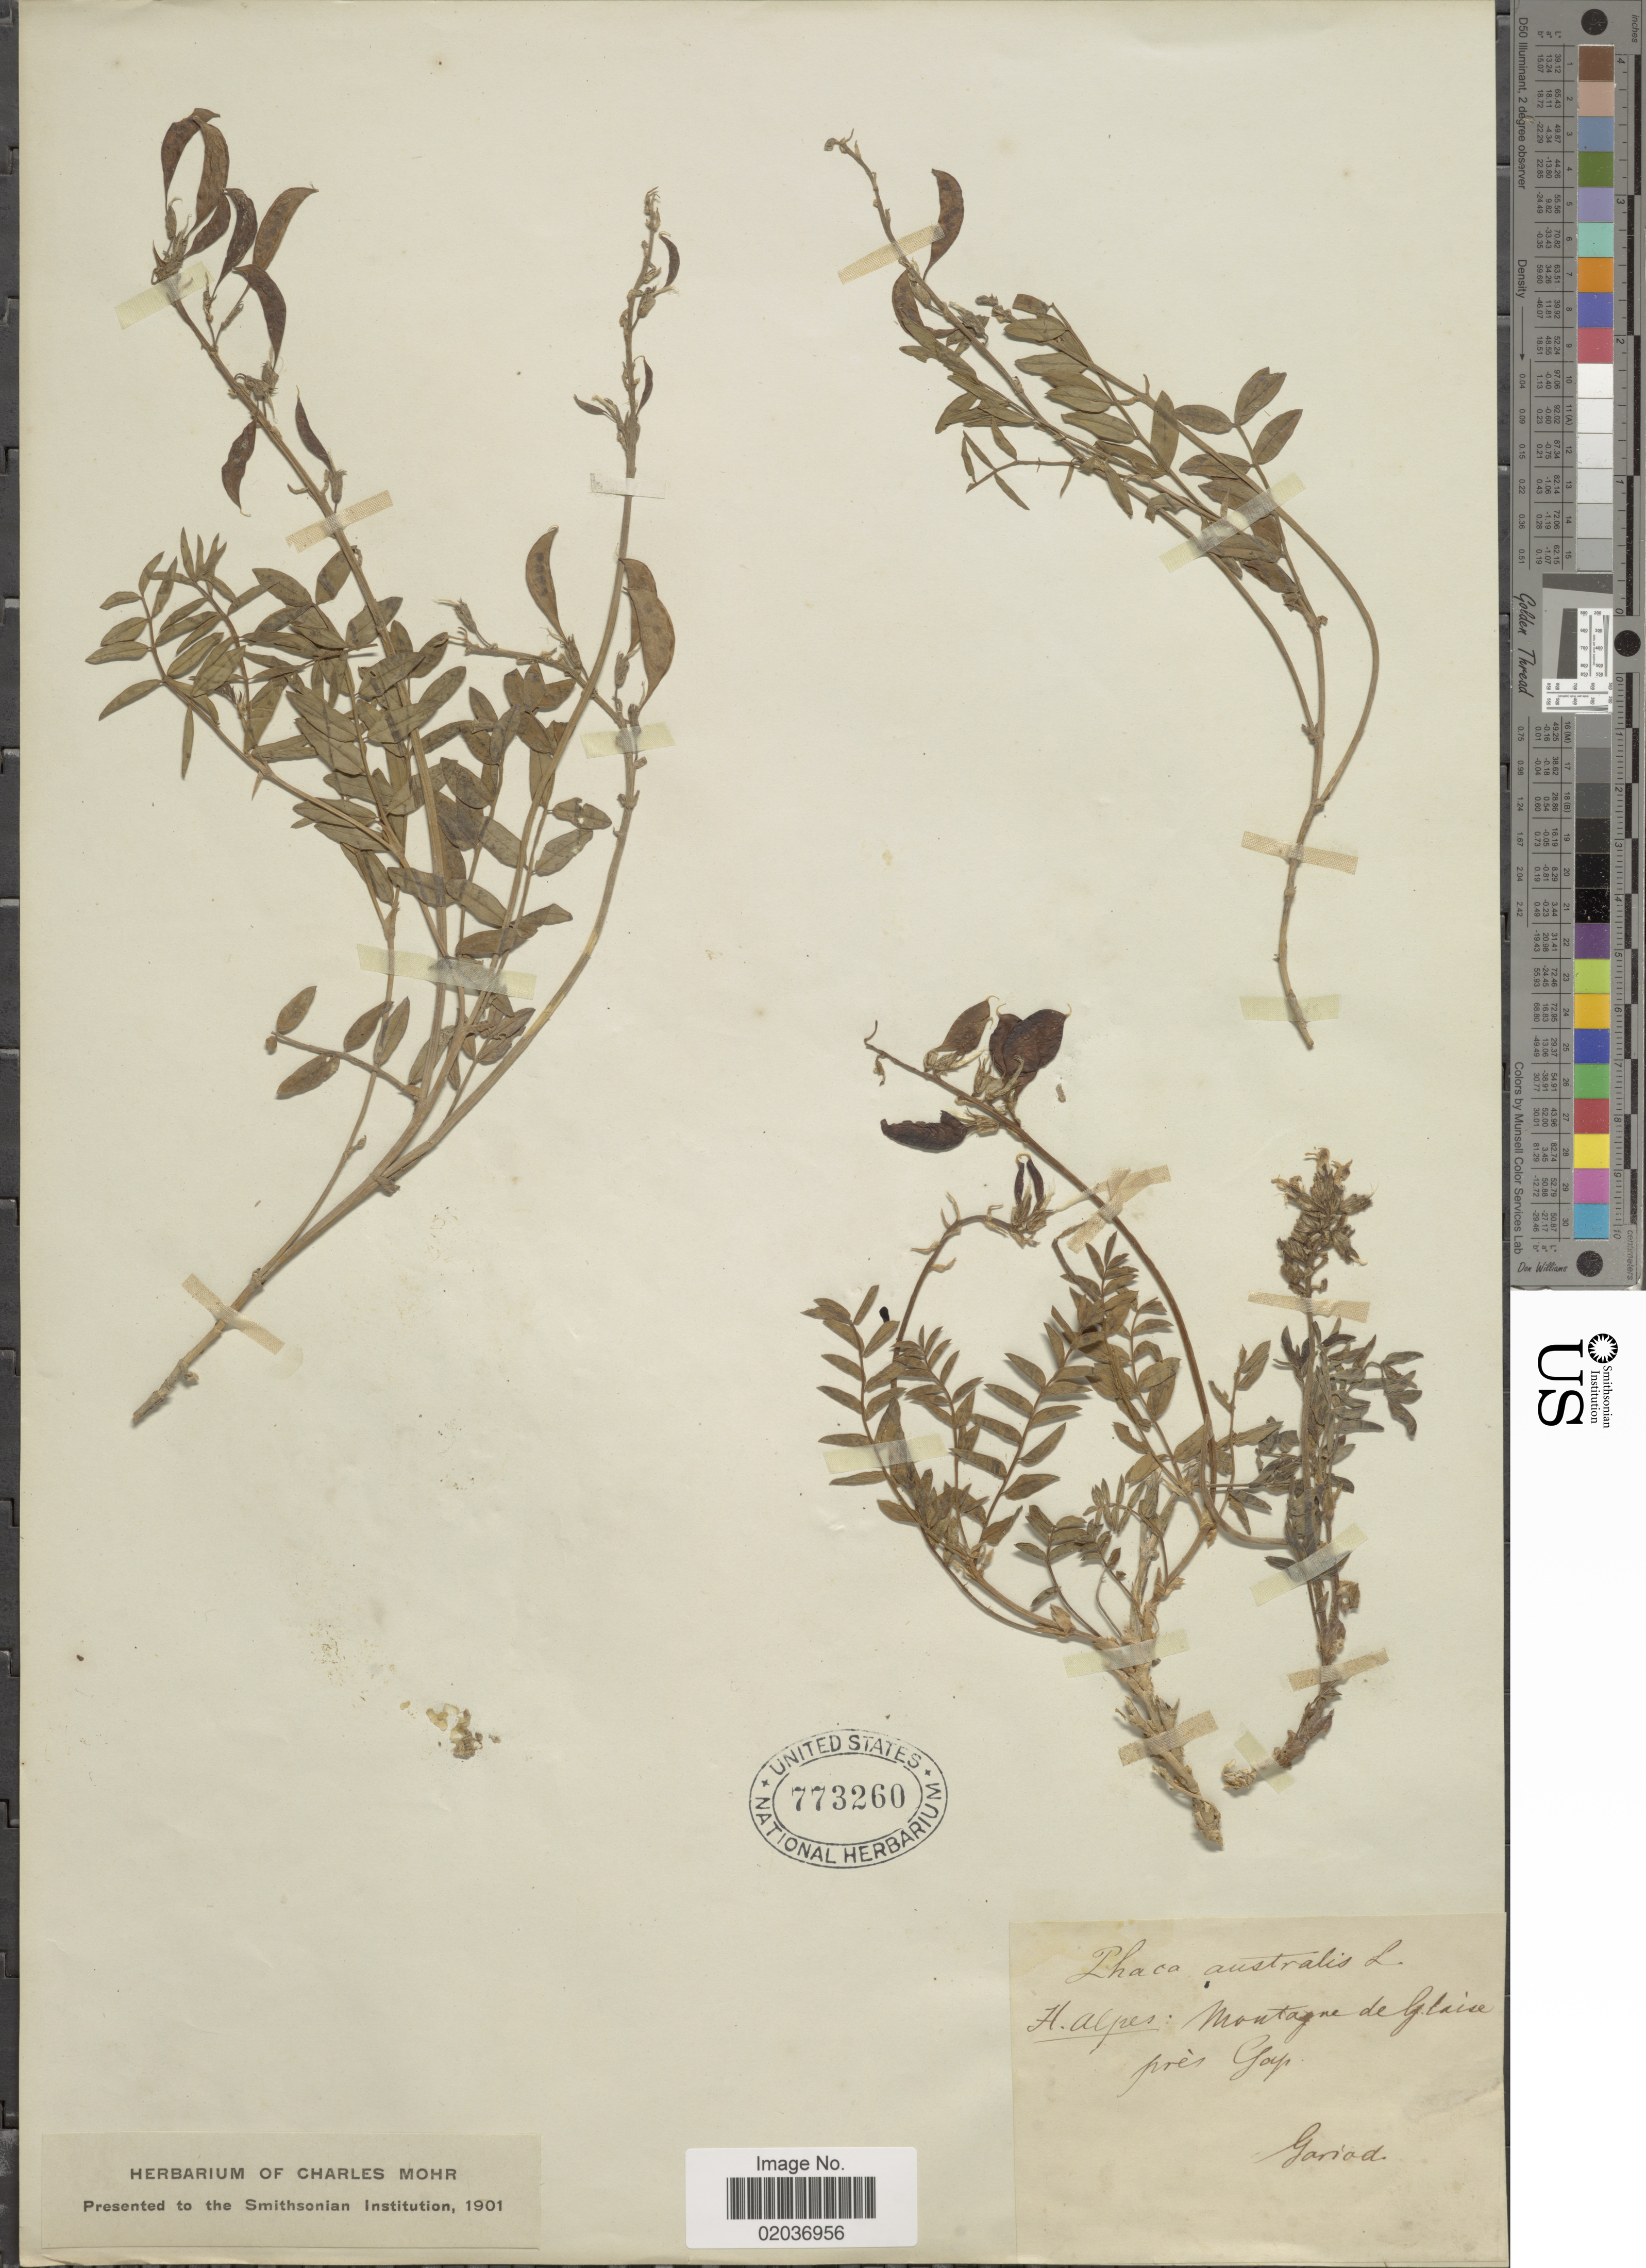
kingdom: Plantae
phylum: Tracheophyta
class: Magnoliopsida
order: Fabales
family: Fabaceae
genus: Astragalus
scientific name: Astragalus australis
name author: (L.) Lam.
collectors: Gariod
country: France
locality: H. Alpes: Montagne de Glacise près Gap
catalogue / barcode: US 773260